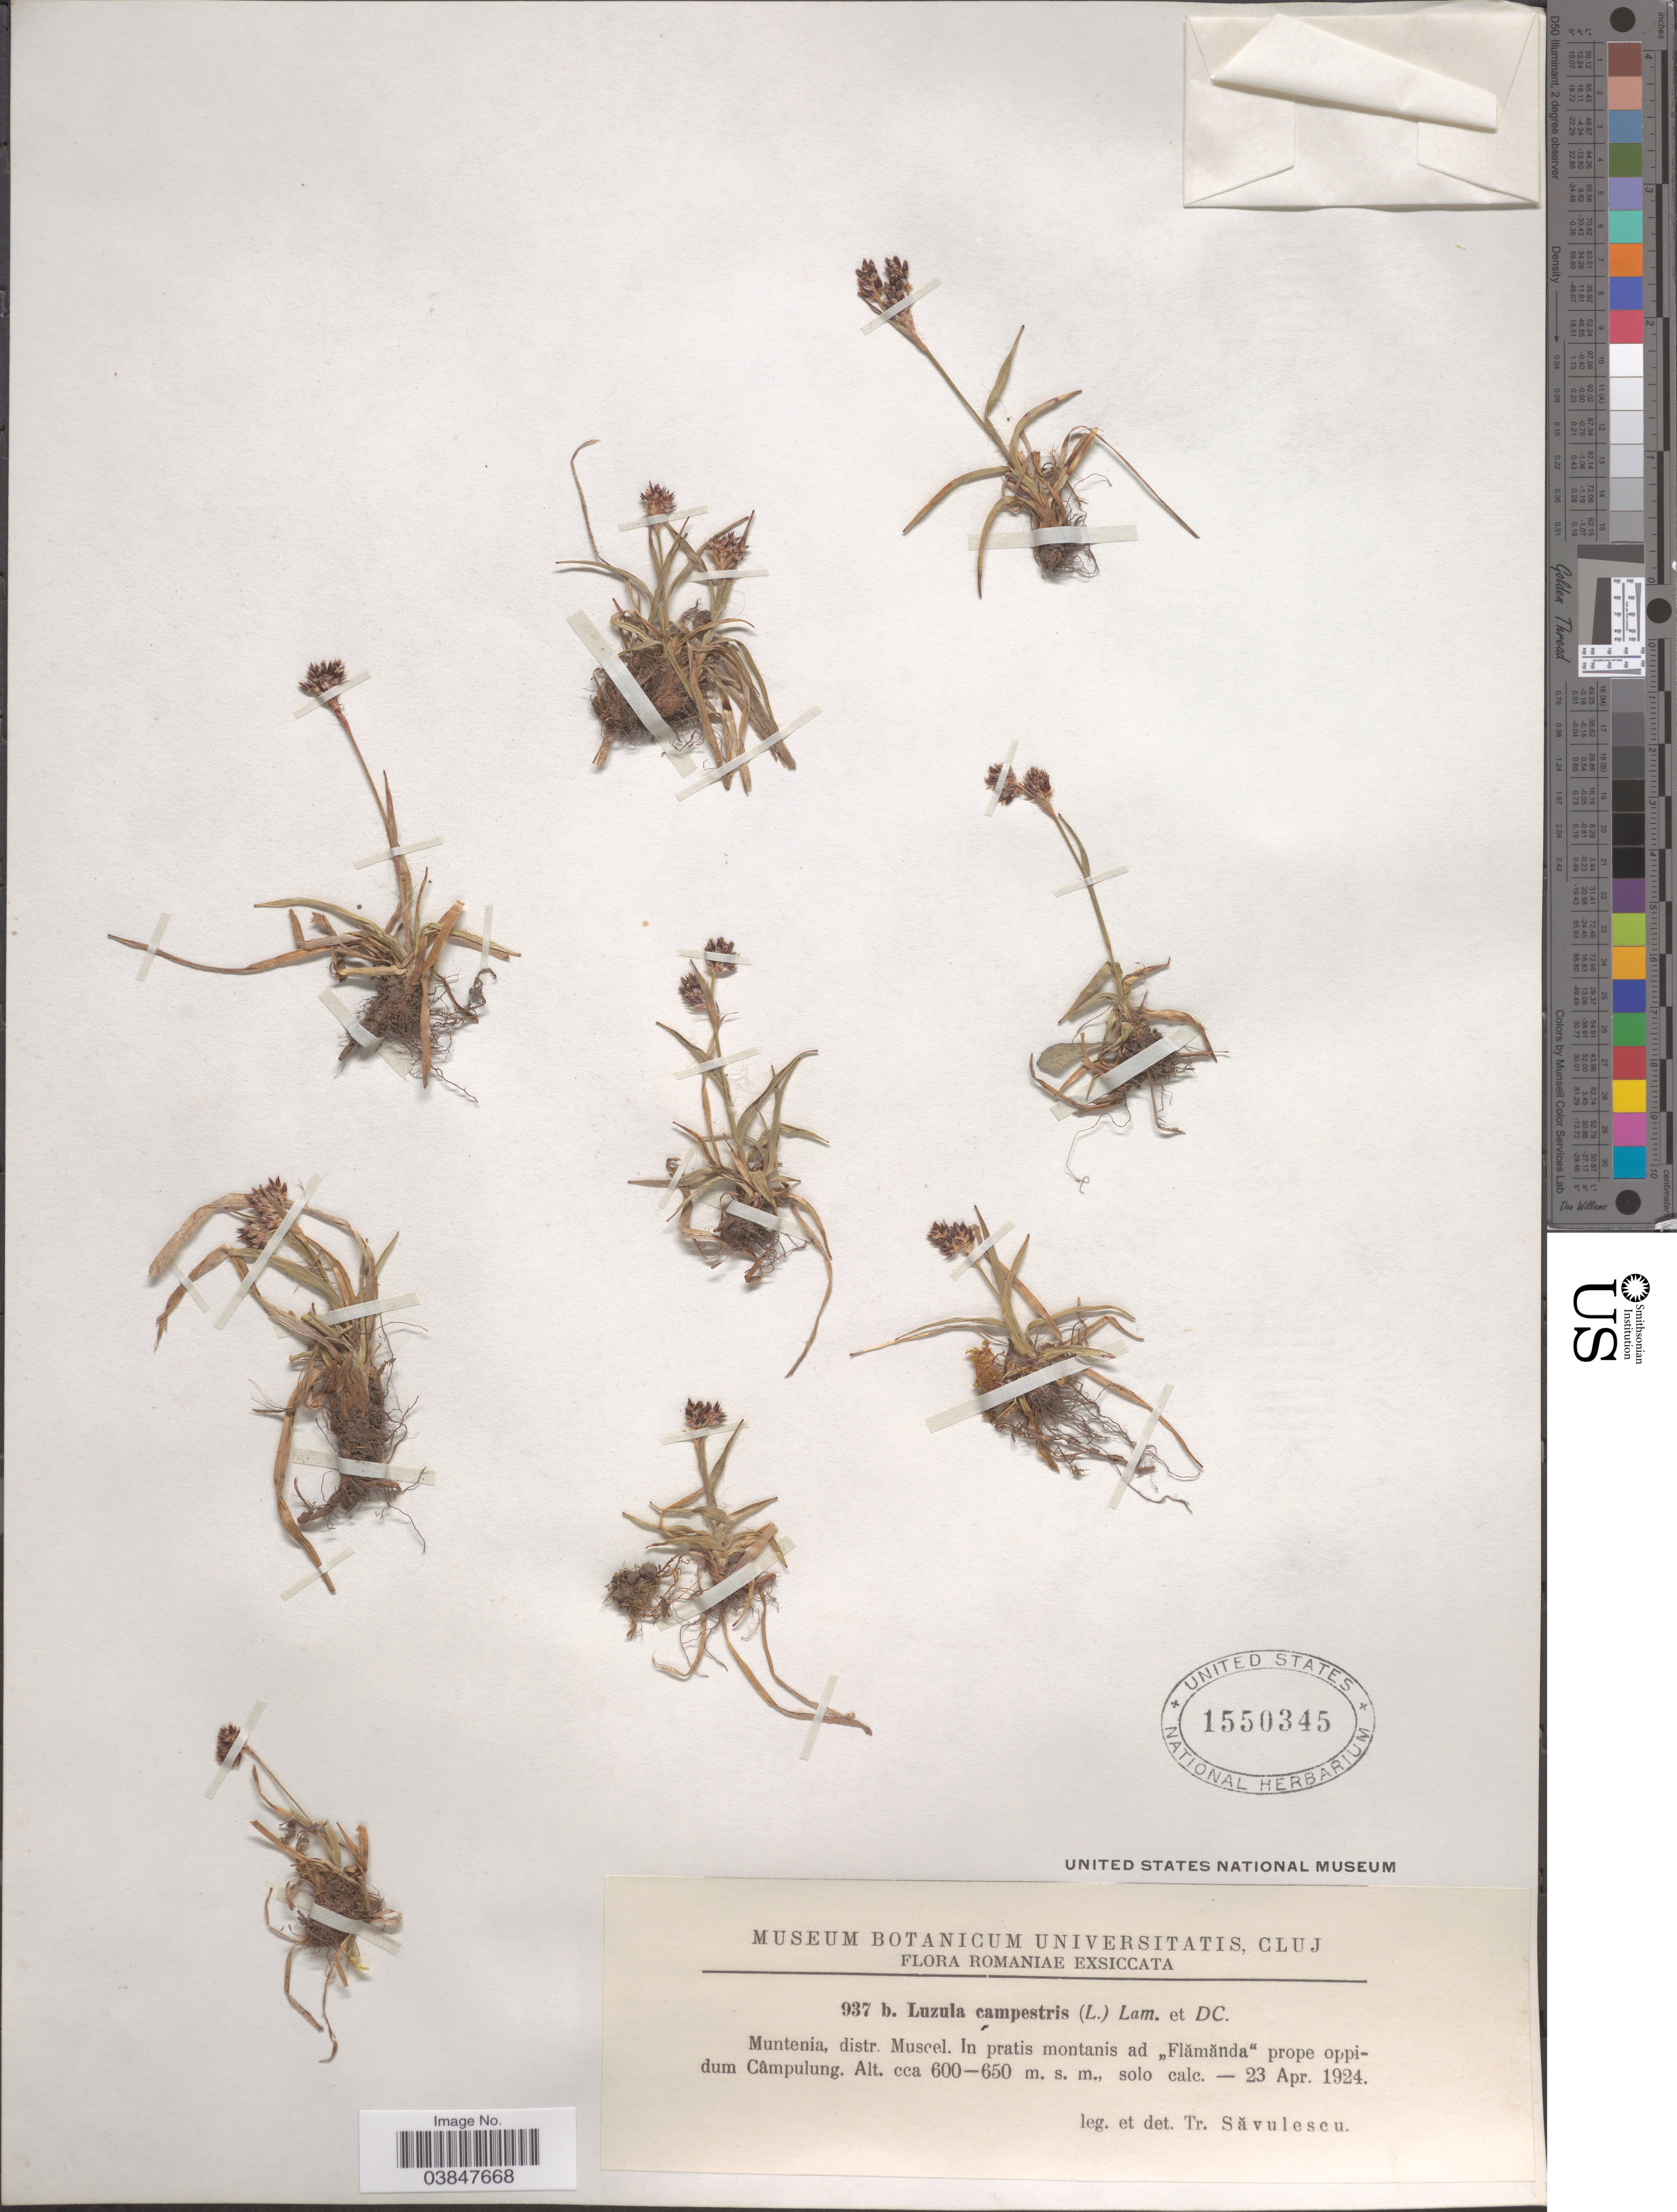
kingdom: Plantae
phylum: Tracheophyta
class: Liliopsida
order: Poales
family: Juncaceae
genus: Luzula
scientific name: Luzula campestris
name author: (L.) DC.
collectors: T. Savulescu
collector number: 937b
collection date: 1924-04-23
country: Romania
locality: Romaniae. Muntenia, distr. Muscel. In pratis montanis ad "Flămănda" prope oppidum Câmpulung.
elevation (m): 600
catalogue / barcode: US 1550345